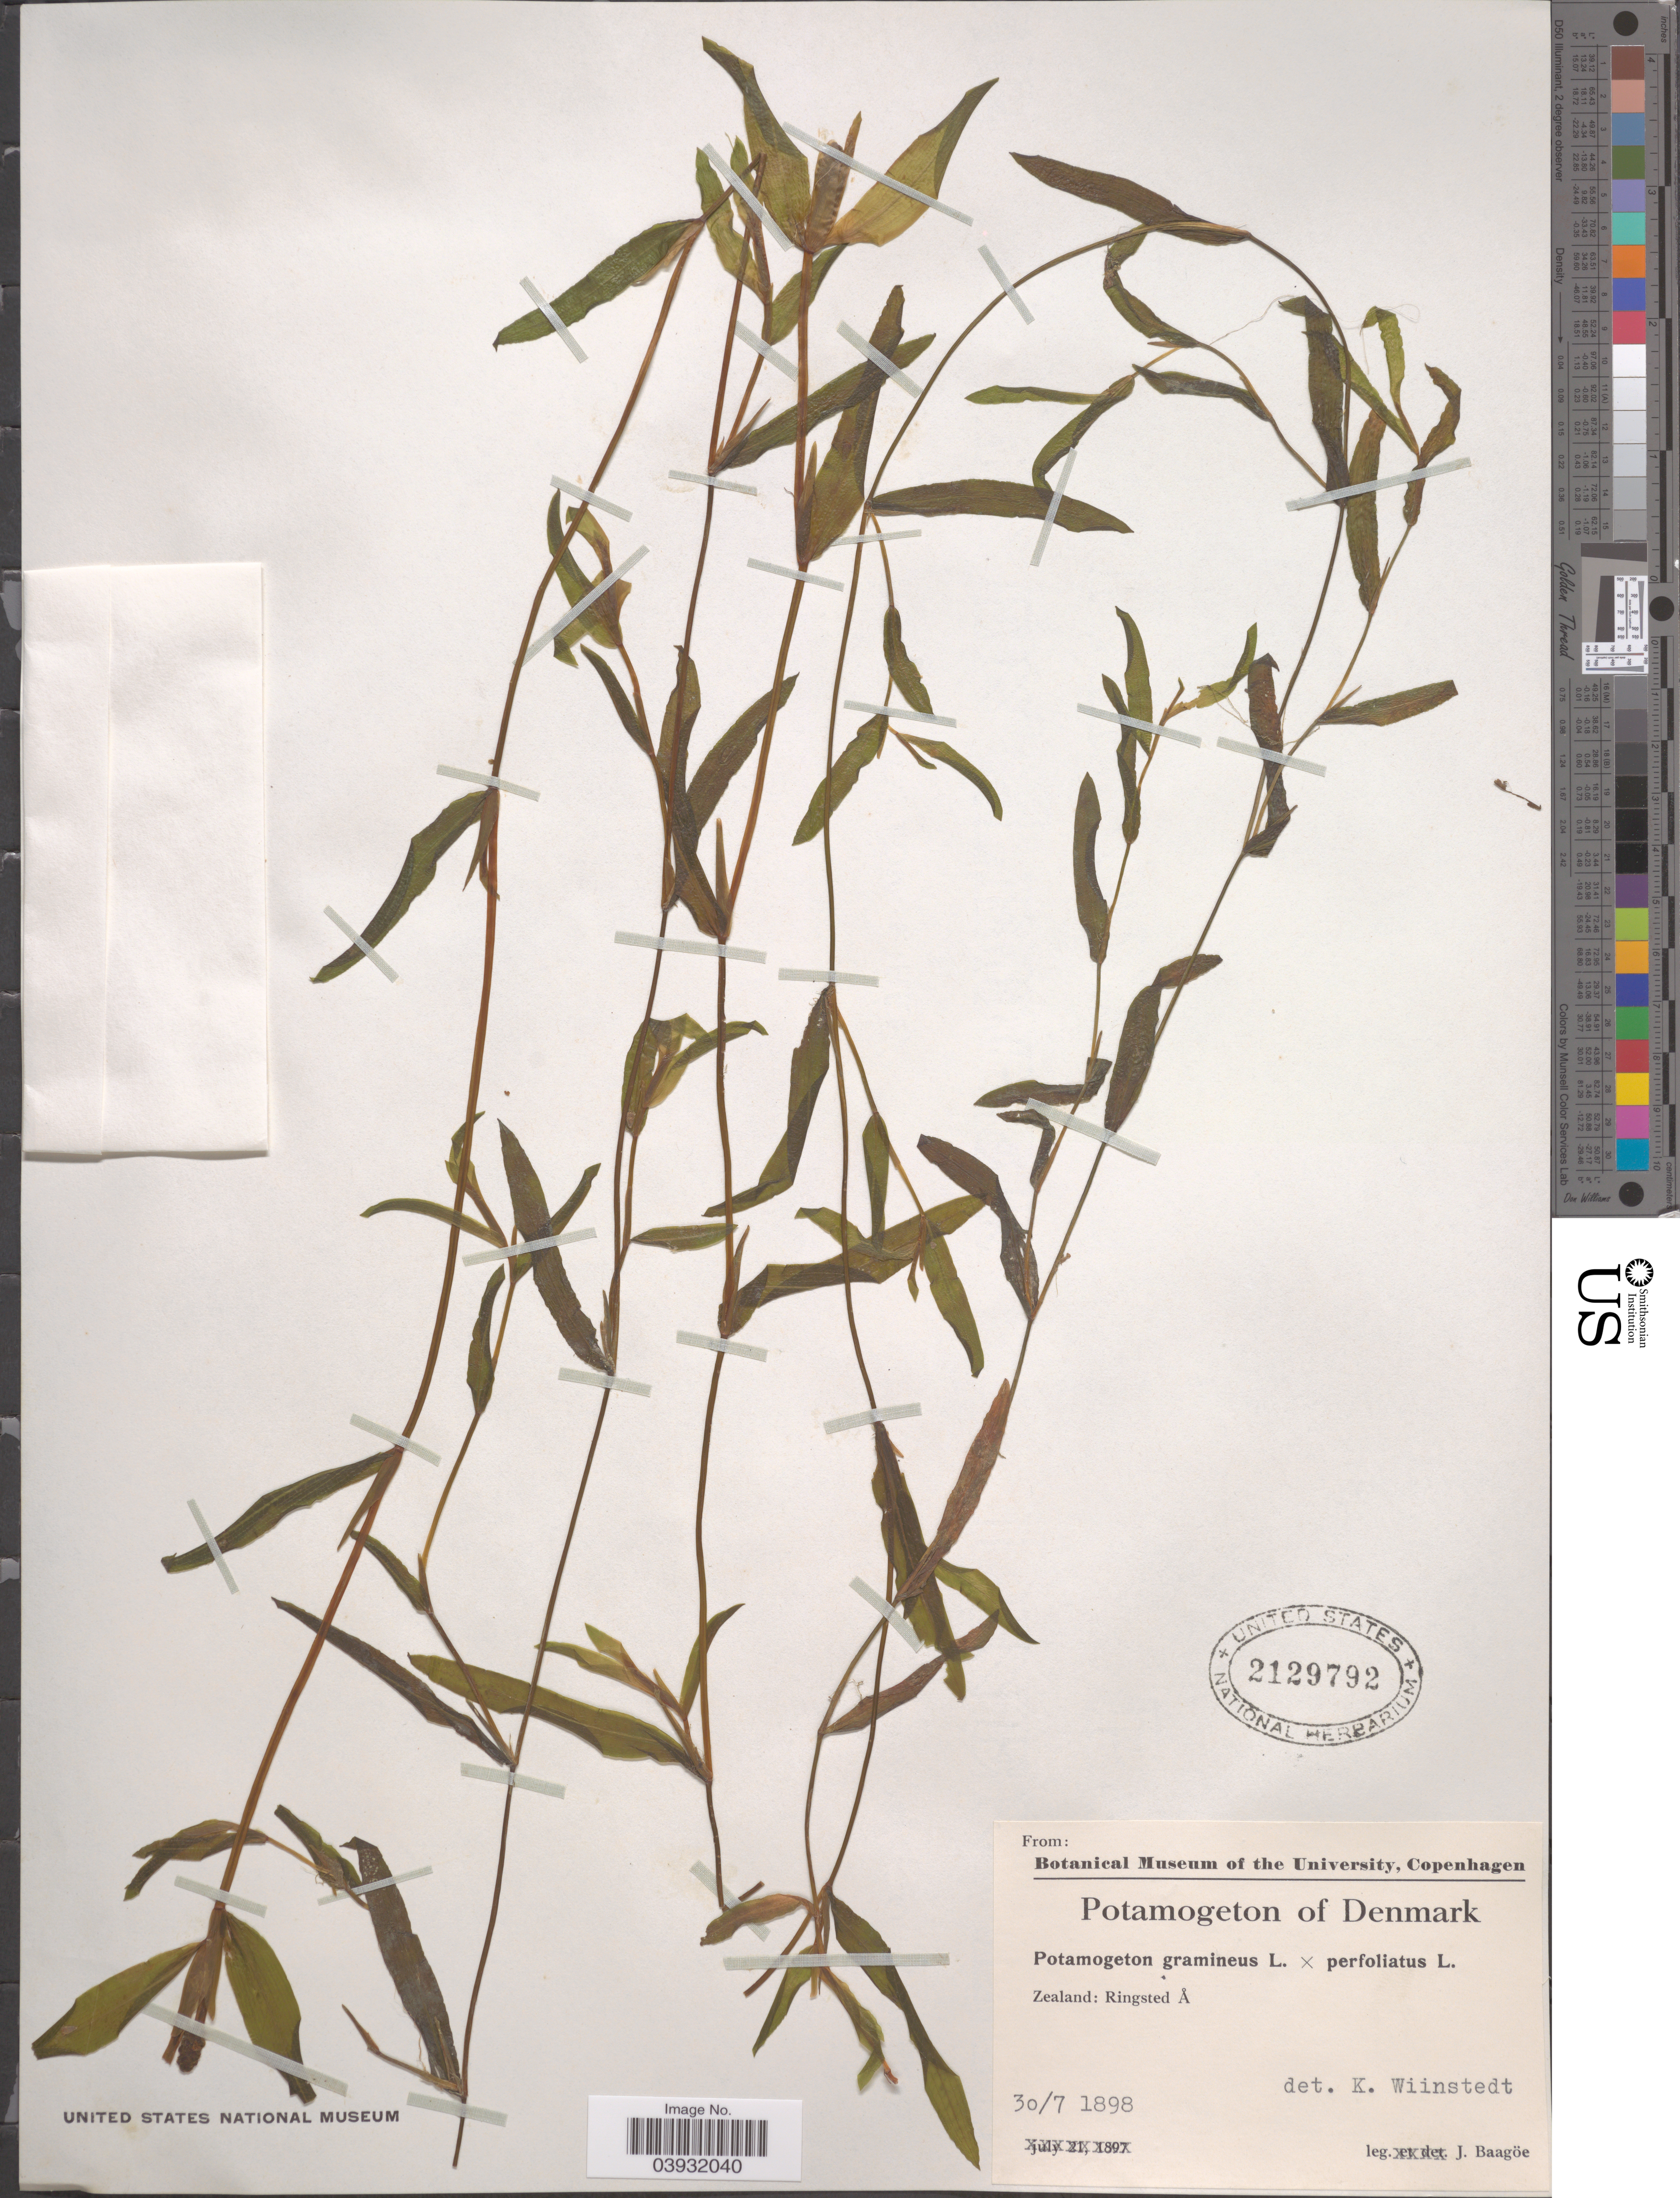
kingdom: Plantae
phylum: Tracheophyta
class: Liliopsida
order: Alismatales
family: Potamogetonaceae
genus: Potamogeton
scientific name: Potamogeton gramineus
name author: L.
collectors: J. Baagoe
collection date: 1898-07-30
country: Denmark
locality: Zealand: Ringsted Å.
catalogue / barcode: US 2129792